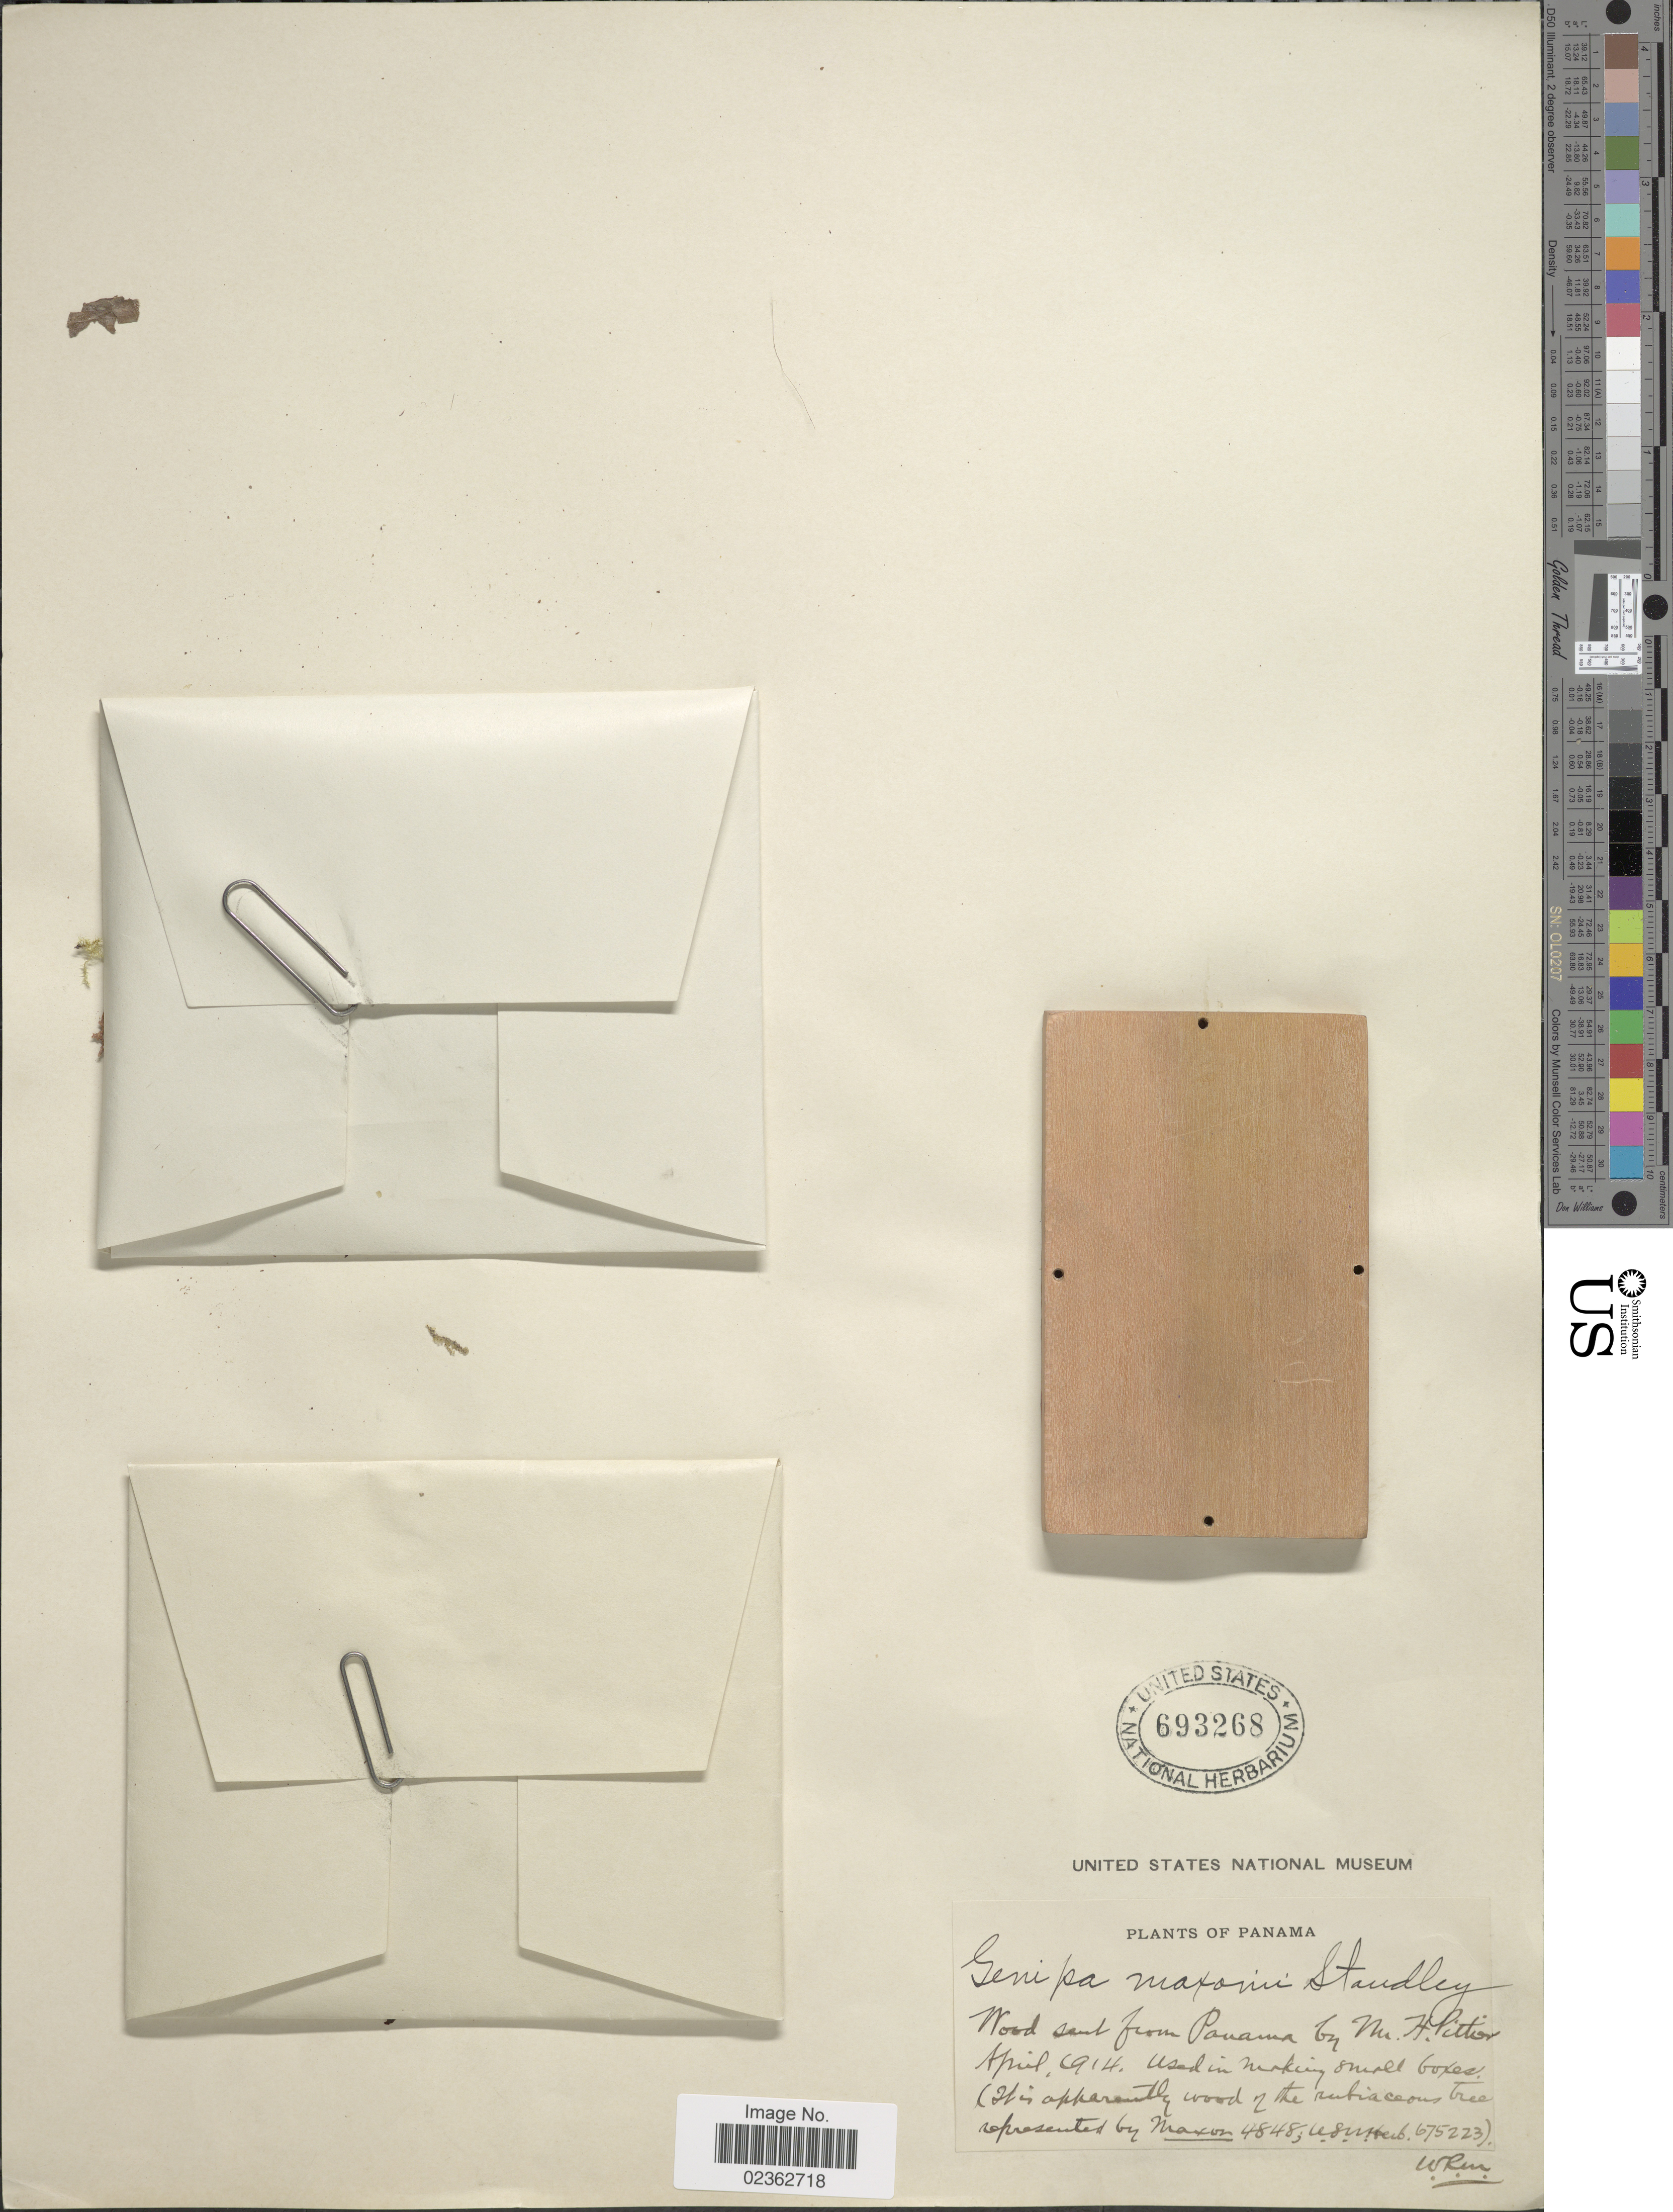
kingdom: Plantae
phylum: Tracheophyta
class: Magnoliopsida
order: Gentianales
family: Rubiaceae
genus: Simira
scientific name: Simira maxonii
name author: (Standl.) Steyerm.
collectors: H. F. Pittier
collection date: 1914-04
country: Panama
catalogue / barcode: US 693268